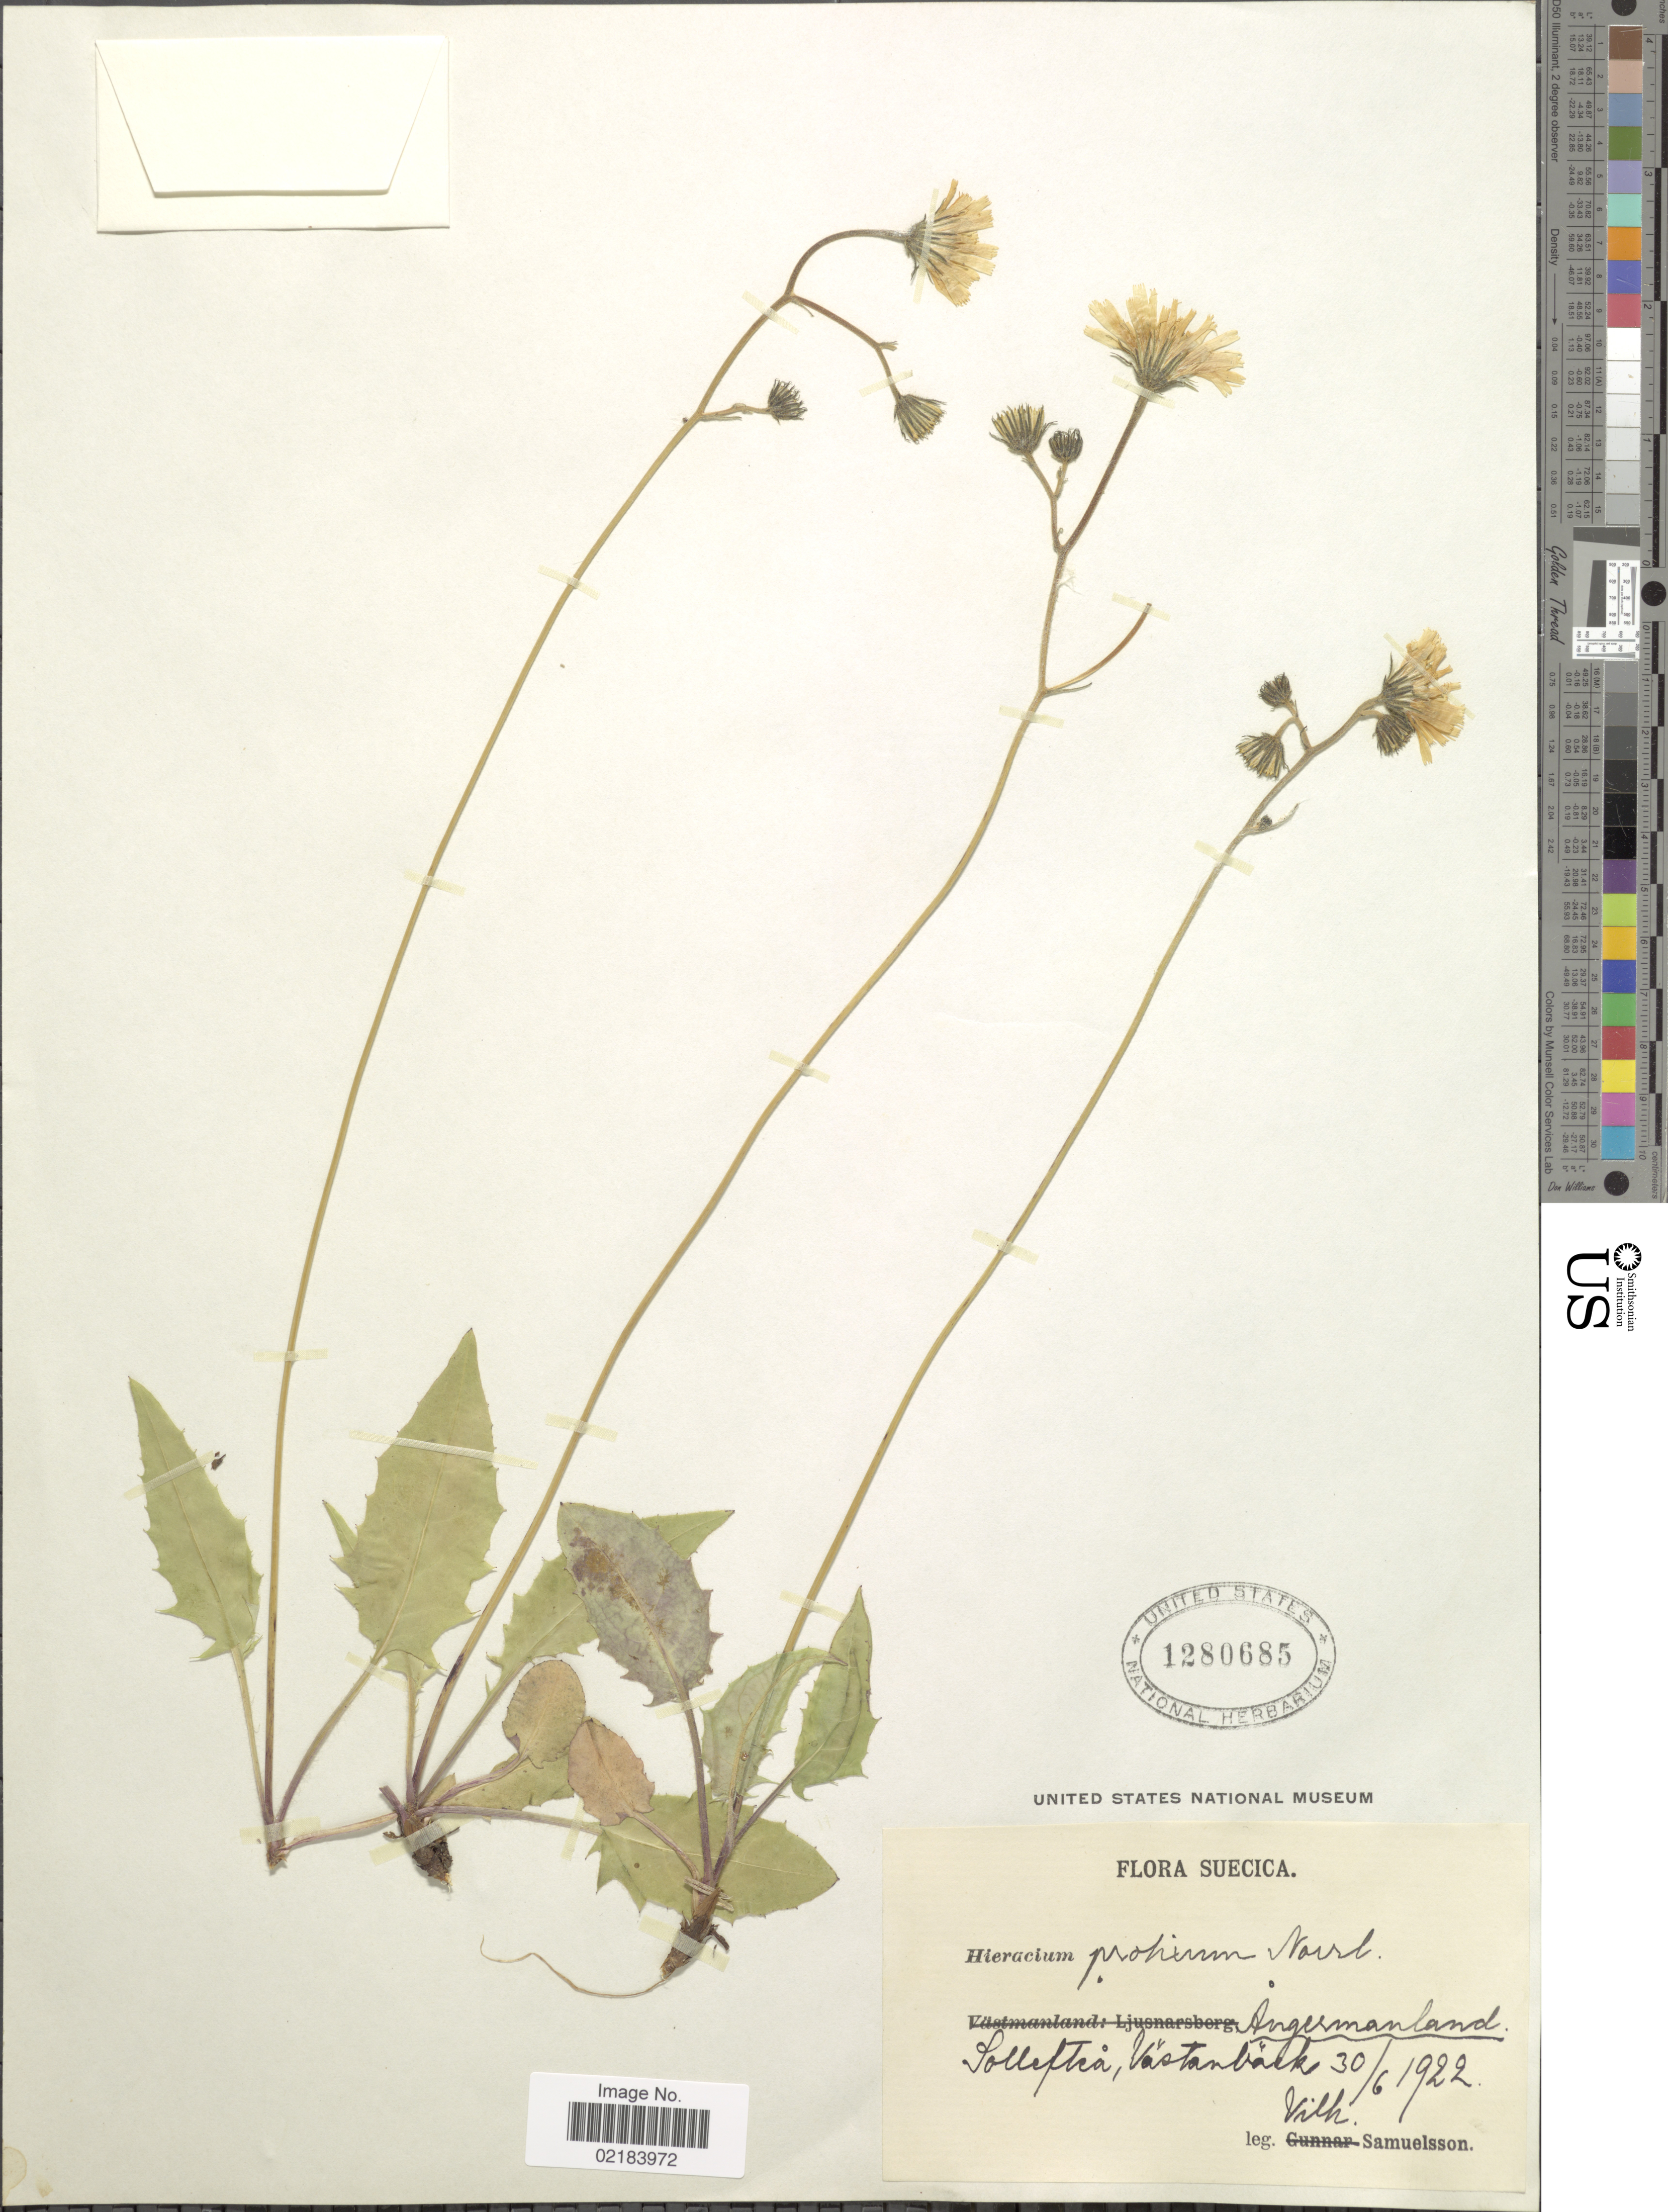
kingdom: Plantae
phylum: Tracheophyta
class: Magnoliopsida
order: Asterales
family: Asteraceae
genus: Hieracium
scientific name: Hieracium bifidum subsp. submaculosum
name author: (Dahlst.) Zahn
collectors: V. Samuelsson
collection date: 1922-06-30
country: Sweden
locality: Suecica, Angermanland, Solleftea, Vastanbalk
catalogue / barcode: US 1280685